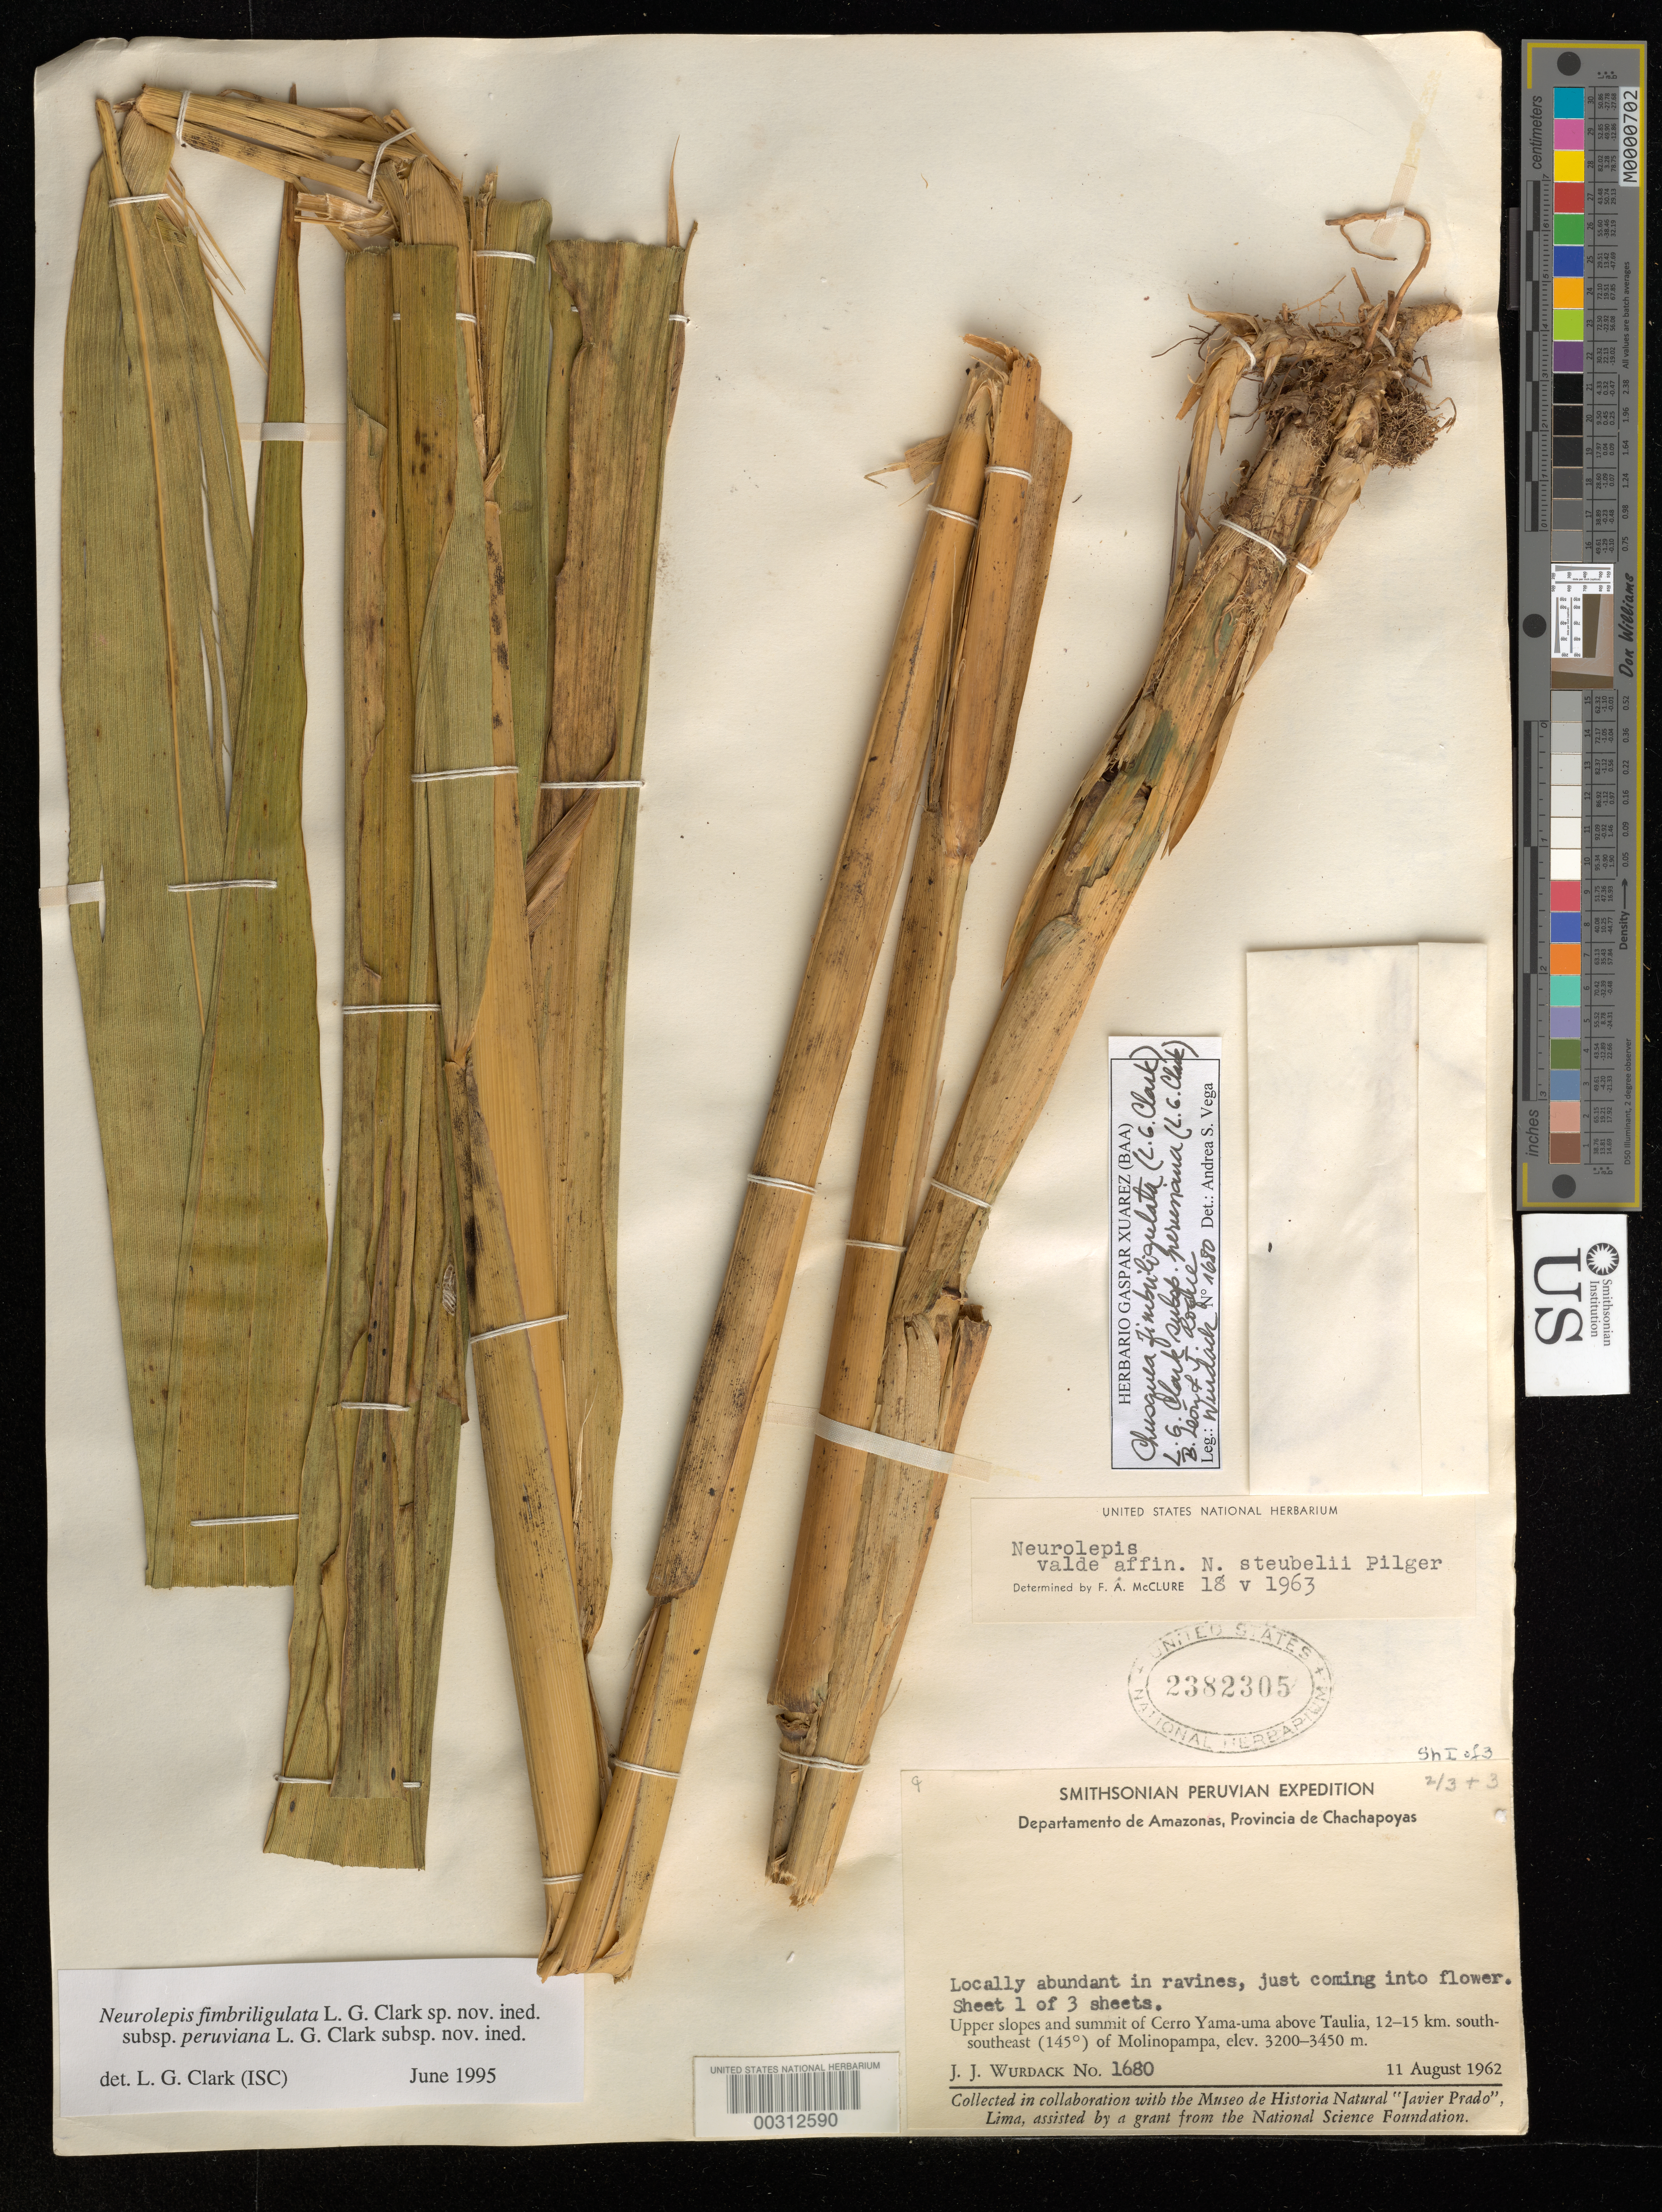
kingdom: Plantae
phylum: Tracheophyta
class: Liliopsida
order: Poales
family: Poaceae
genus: Chusquea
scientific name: Chusquea fimbriligulata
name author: (L.G. Clark) L.G. Clark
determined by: Vega, A. S.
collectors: J. J. Wurdack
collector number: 1680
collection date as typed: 11 Aug 1962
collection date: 1962-08-11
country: Peru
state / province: Amazonas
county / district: Chachapoyas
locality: Cerro Yama-Uma, Taulia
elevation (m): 3200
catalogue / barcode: US 2382305